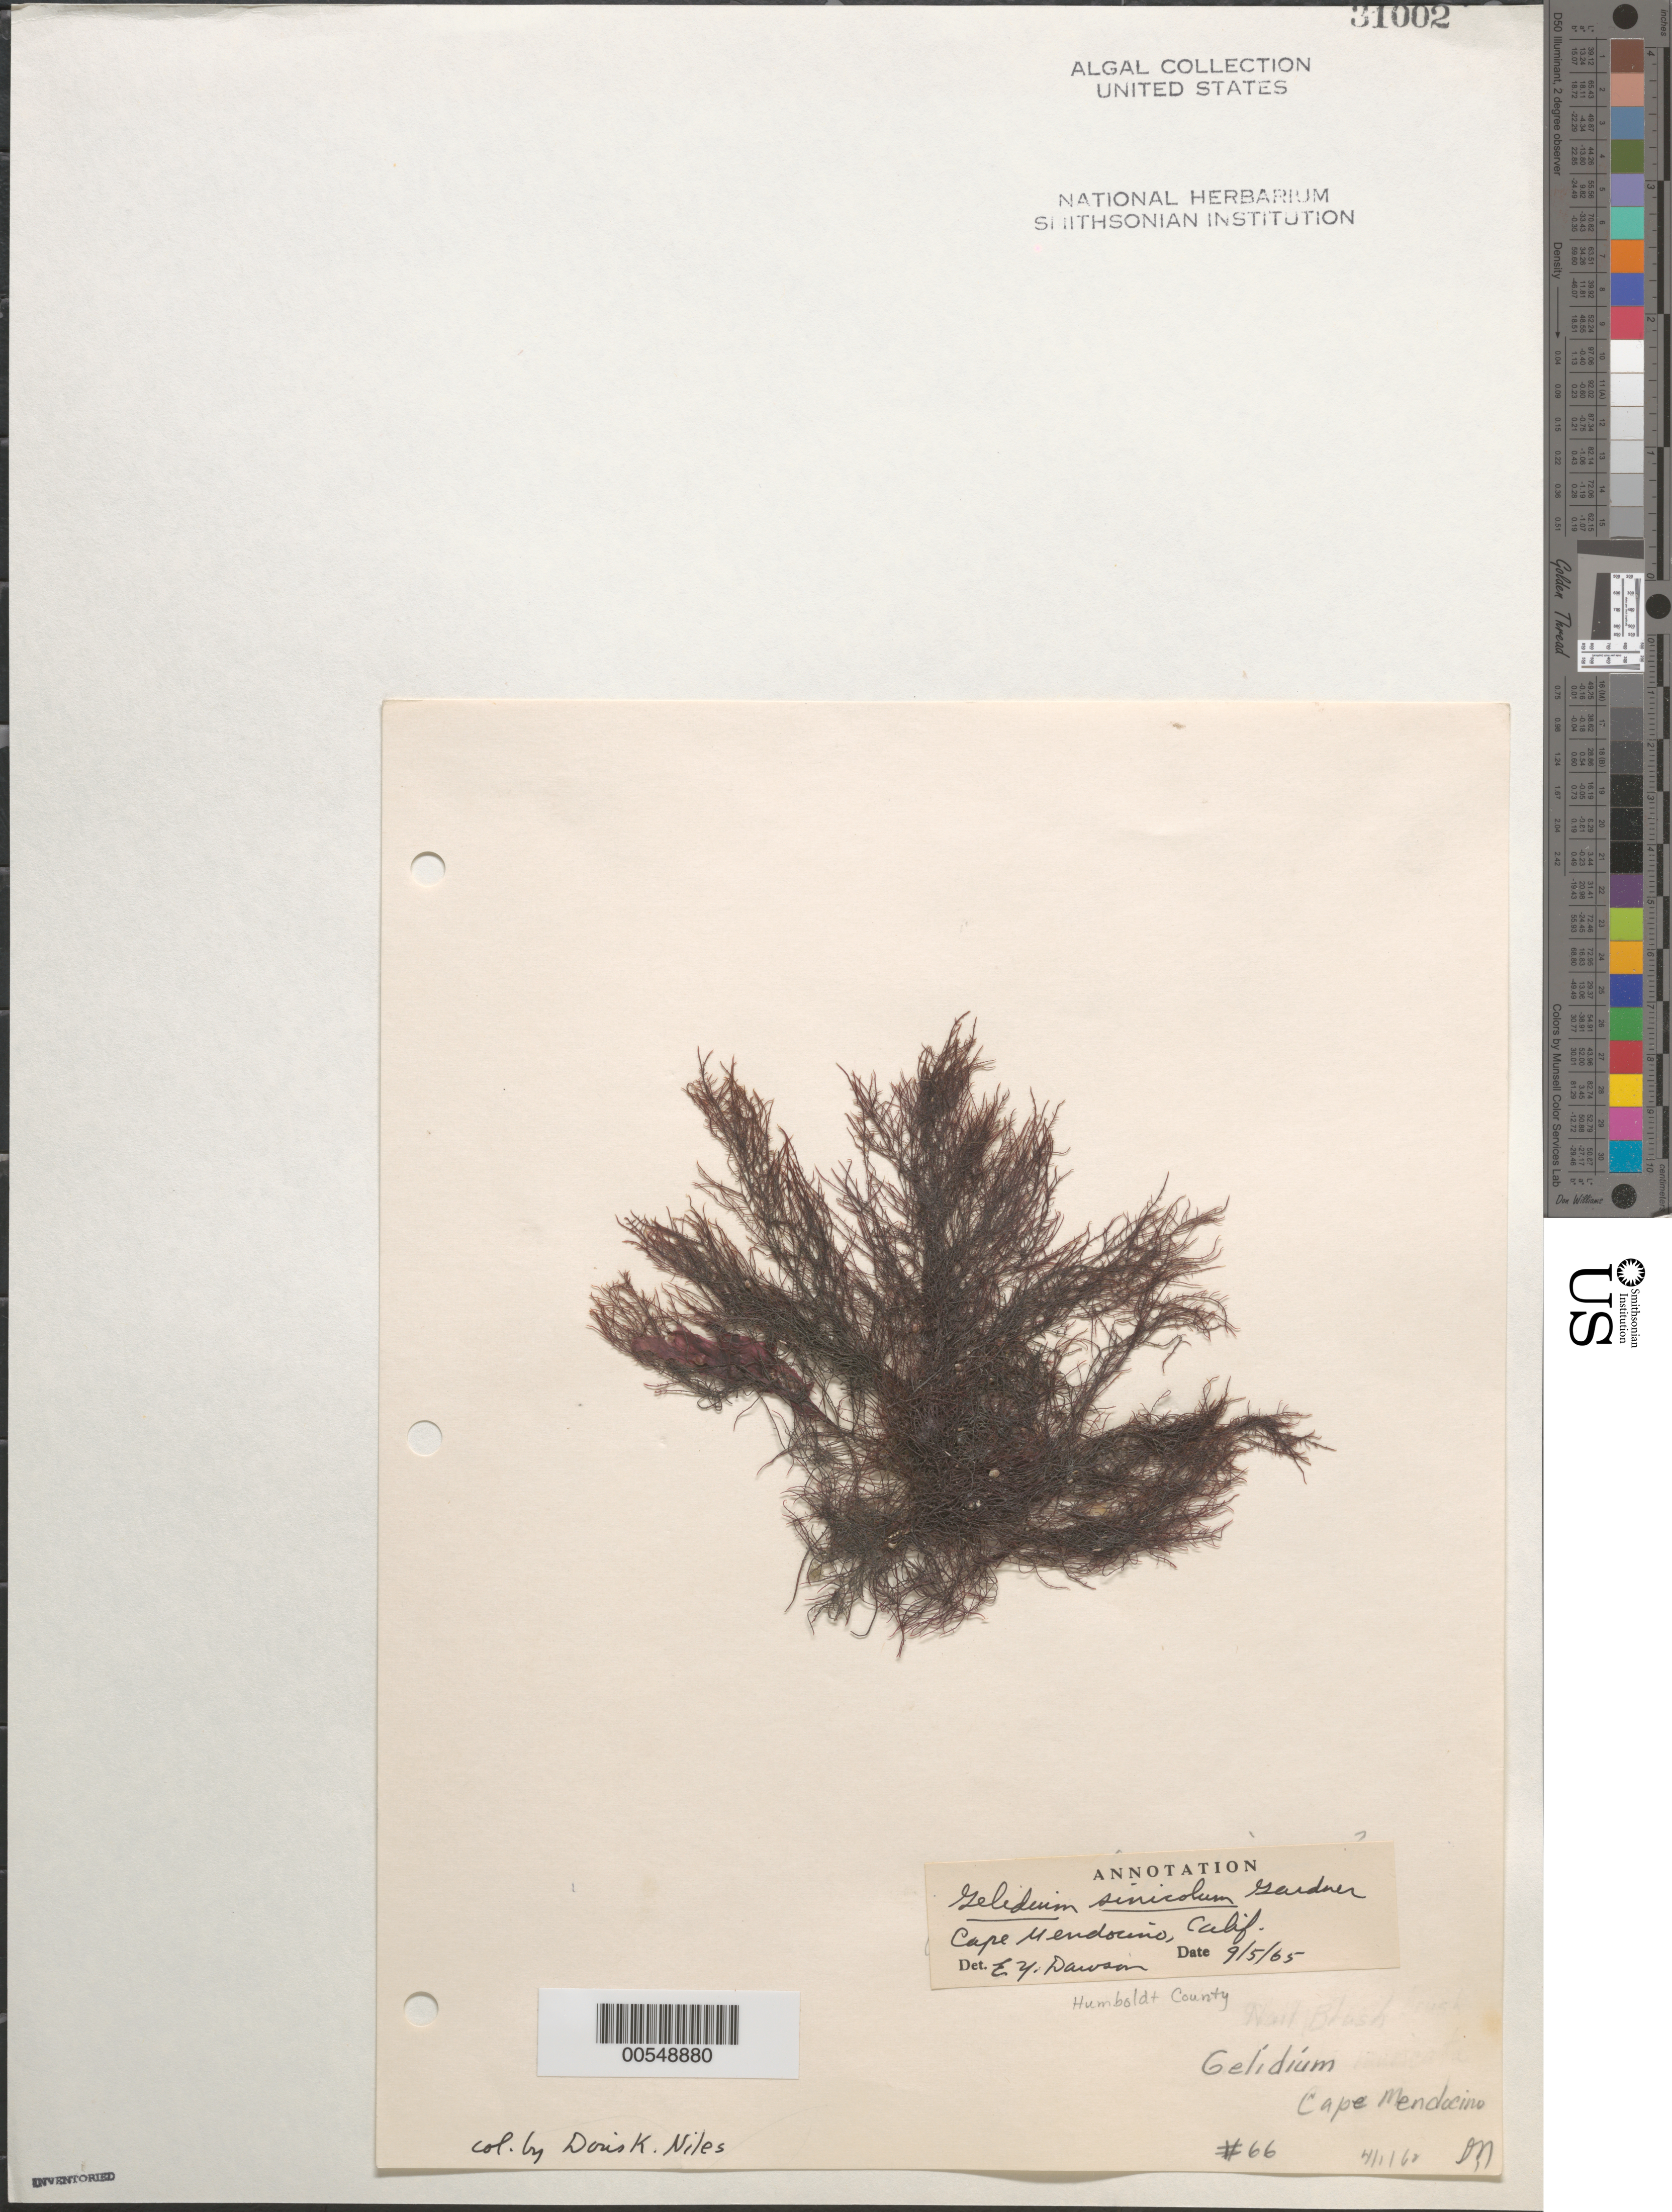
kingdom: Plantae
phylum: Rhodophyta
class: Florideophyceae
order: Gelidiales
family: Gelidiaceae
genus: Gelidium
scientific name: Gelidium sinicola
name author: N.L. Gardner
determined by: Dawson, E. Y.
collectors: D. Niles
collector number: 66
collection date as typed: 01 Apr 1962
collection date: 1962-04-01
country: United States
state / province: California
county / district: Humboldt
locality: Cape Mendocino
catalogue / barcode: US 31002